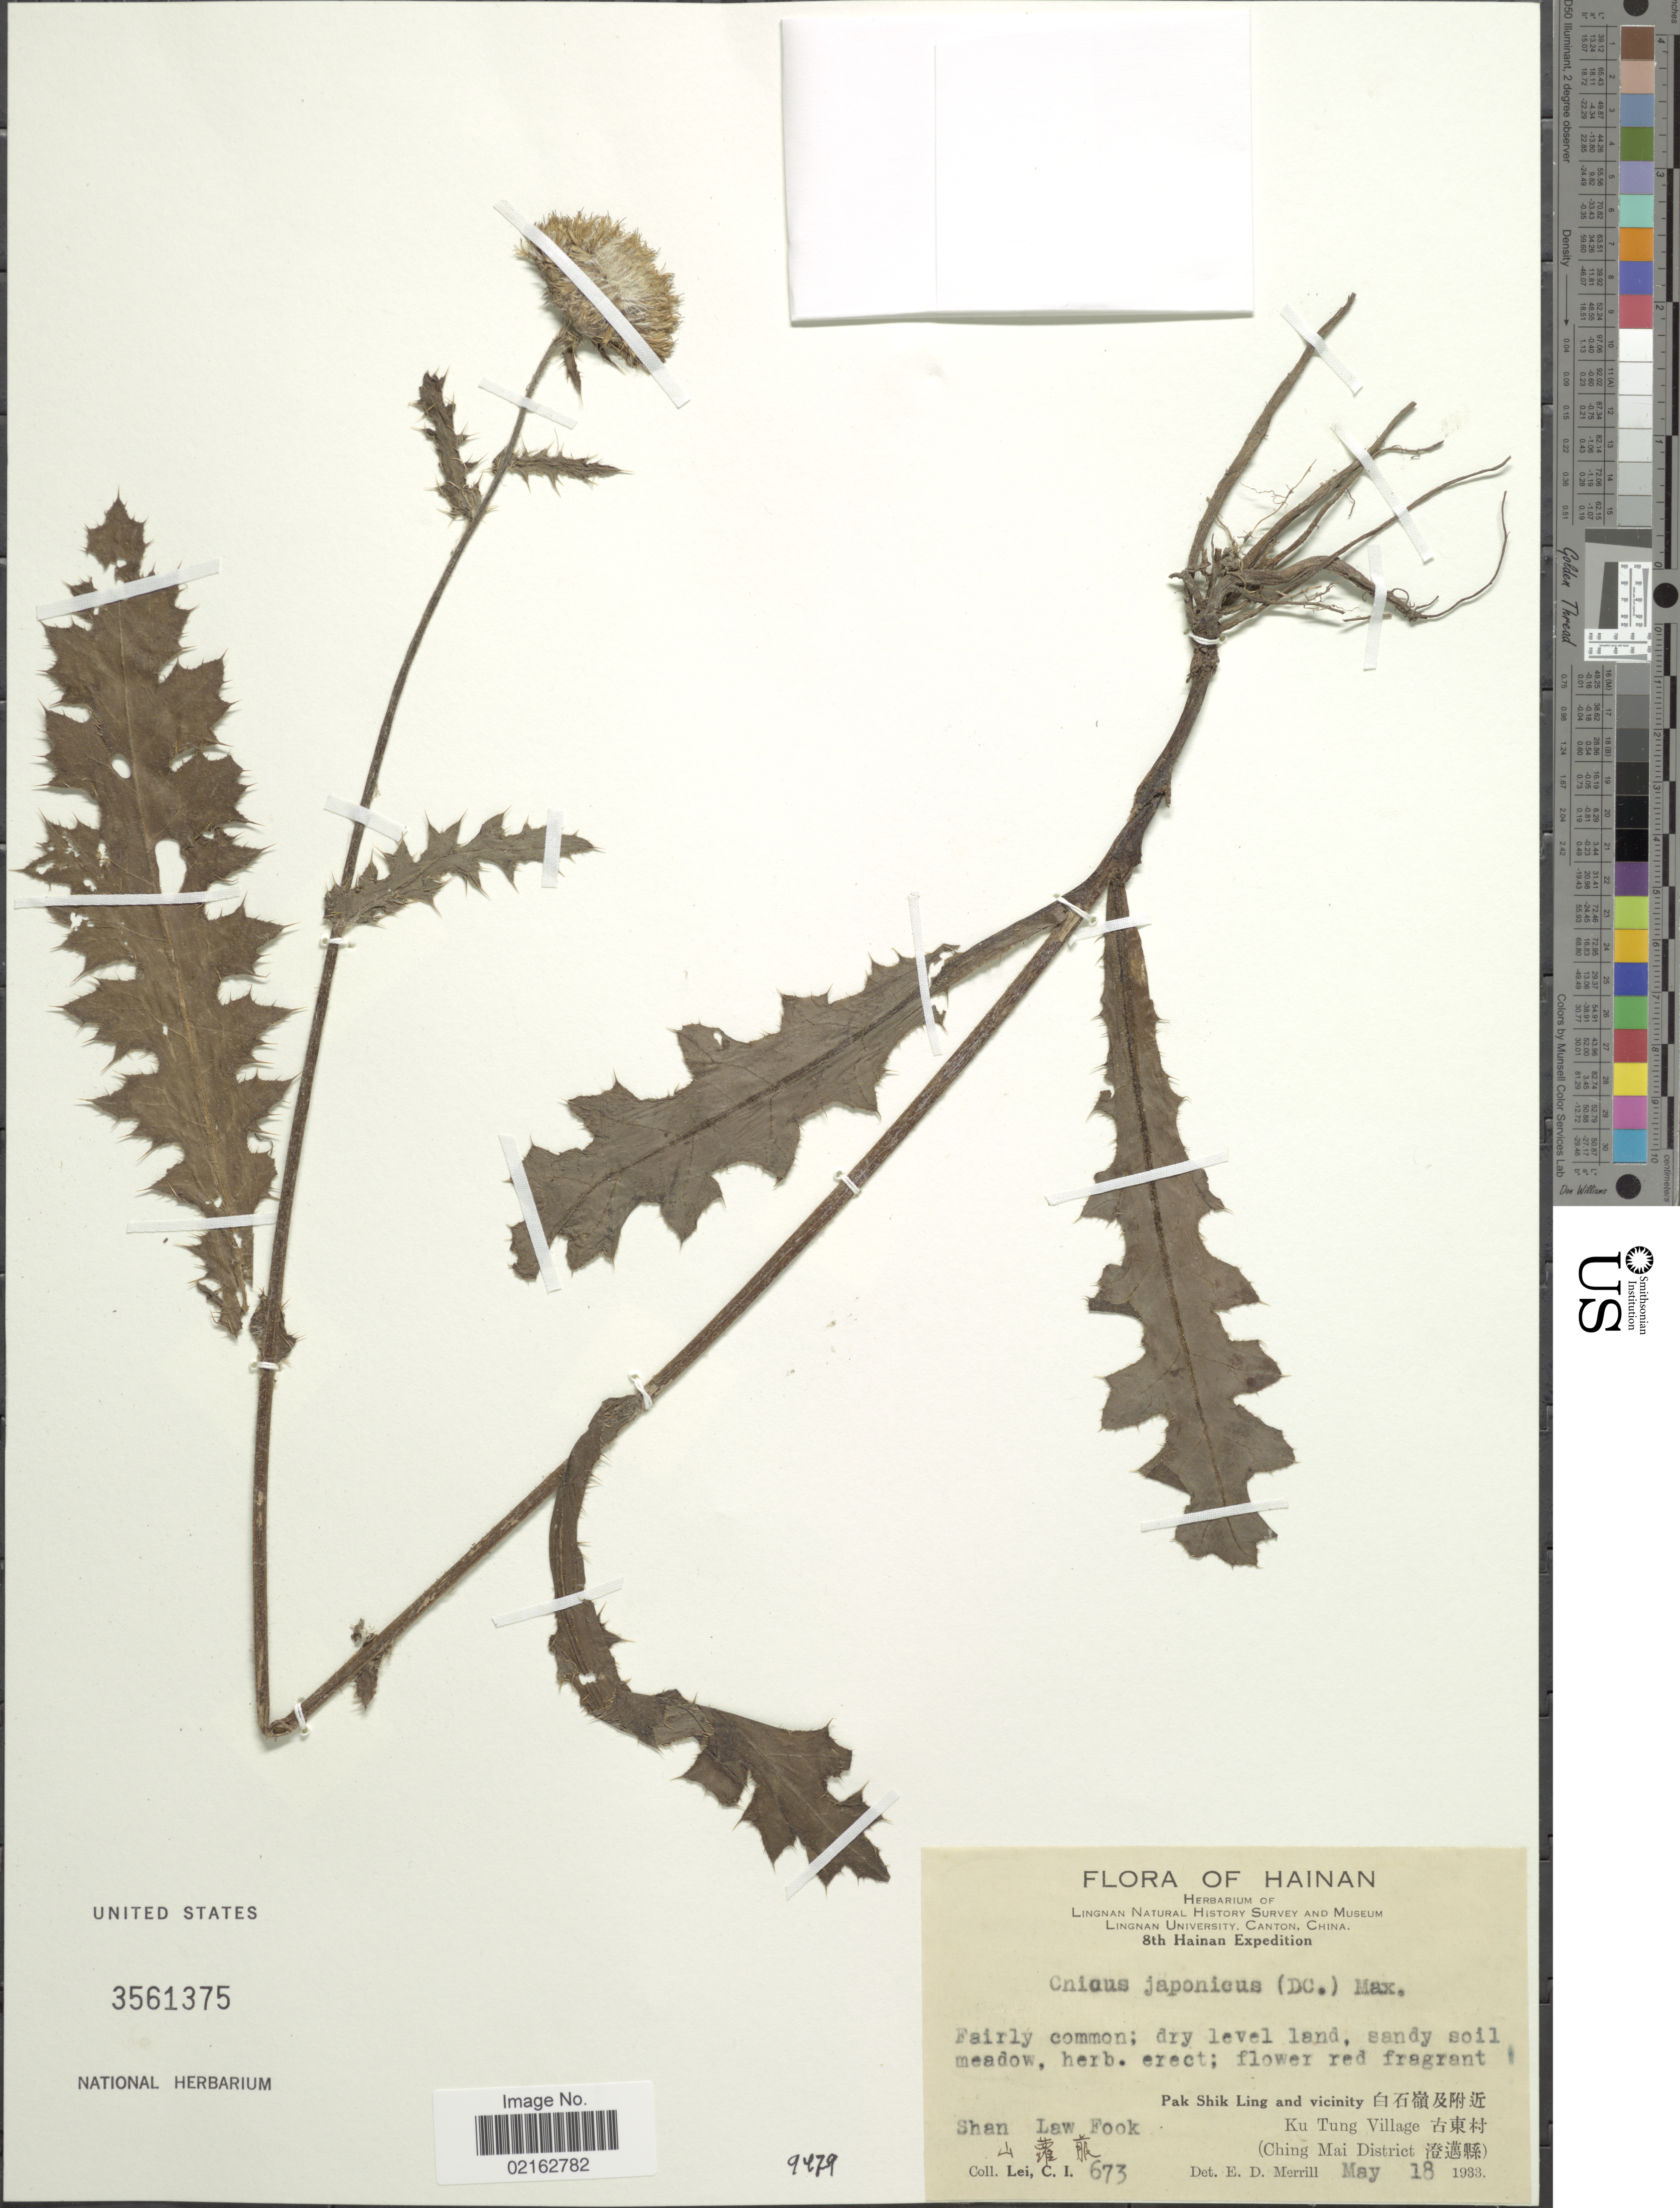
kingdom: Plantae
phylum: Tracheophyta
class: Magnoliopsida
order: Asterales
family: Asteraceae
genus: Cirsium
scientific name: Cirsium japonicum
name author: DC.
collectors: C. I. Lei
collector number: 673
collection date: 1933-05-18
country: China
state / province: Hainan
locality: Pak Shik Ling and vicinity. Ku Tung Village. (Ching Mai District). Shan Law Fook.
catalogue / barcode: US 3561375